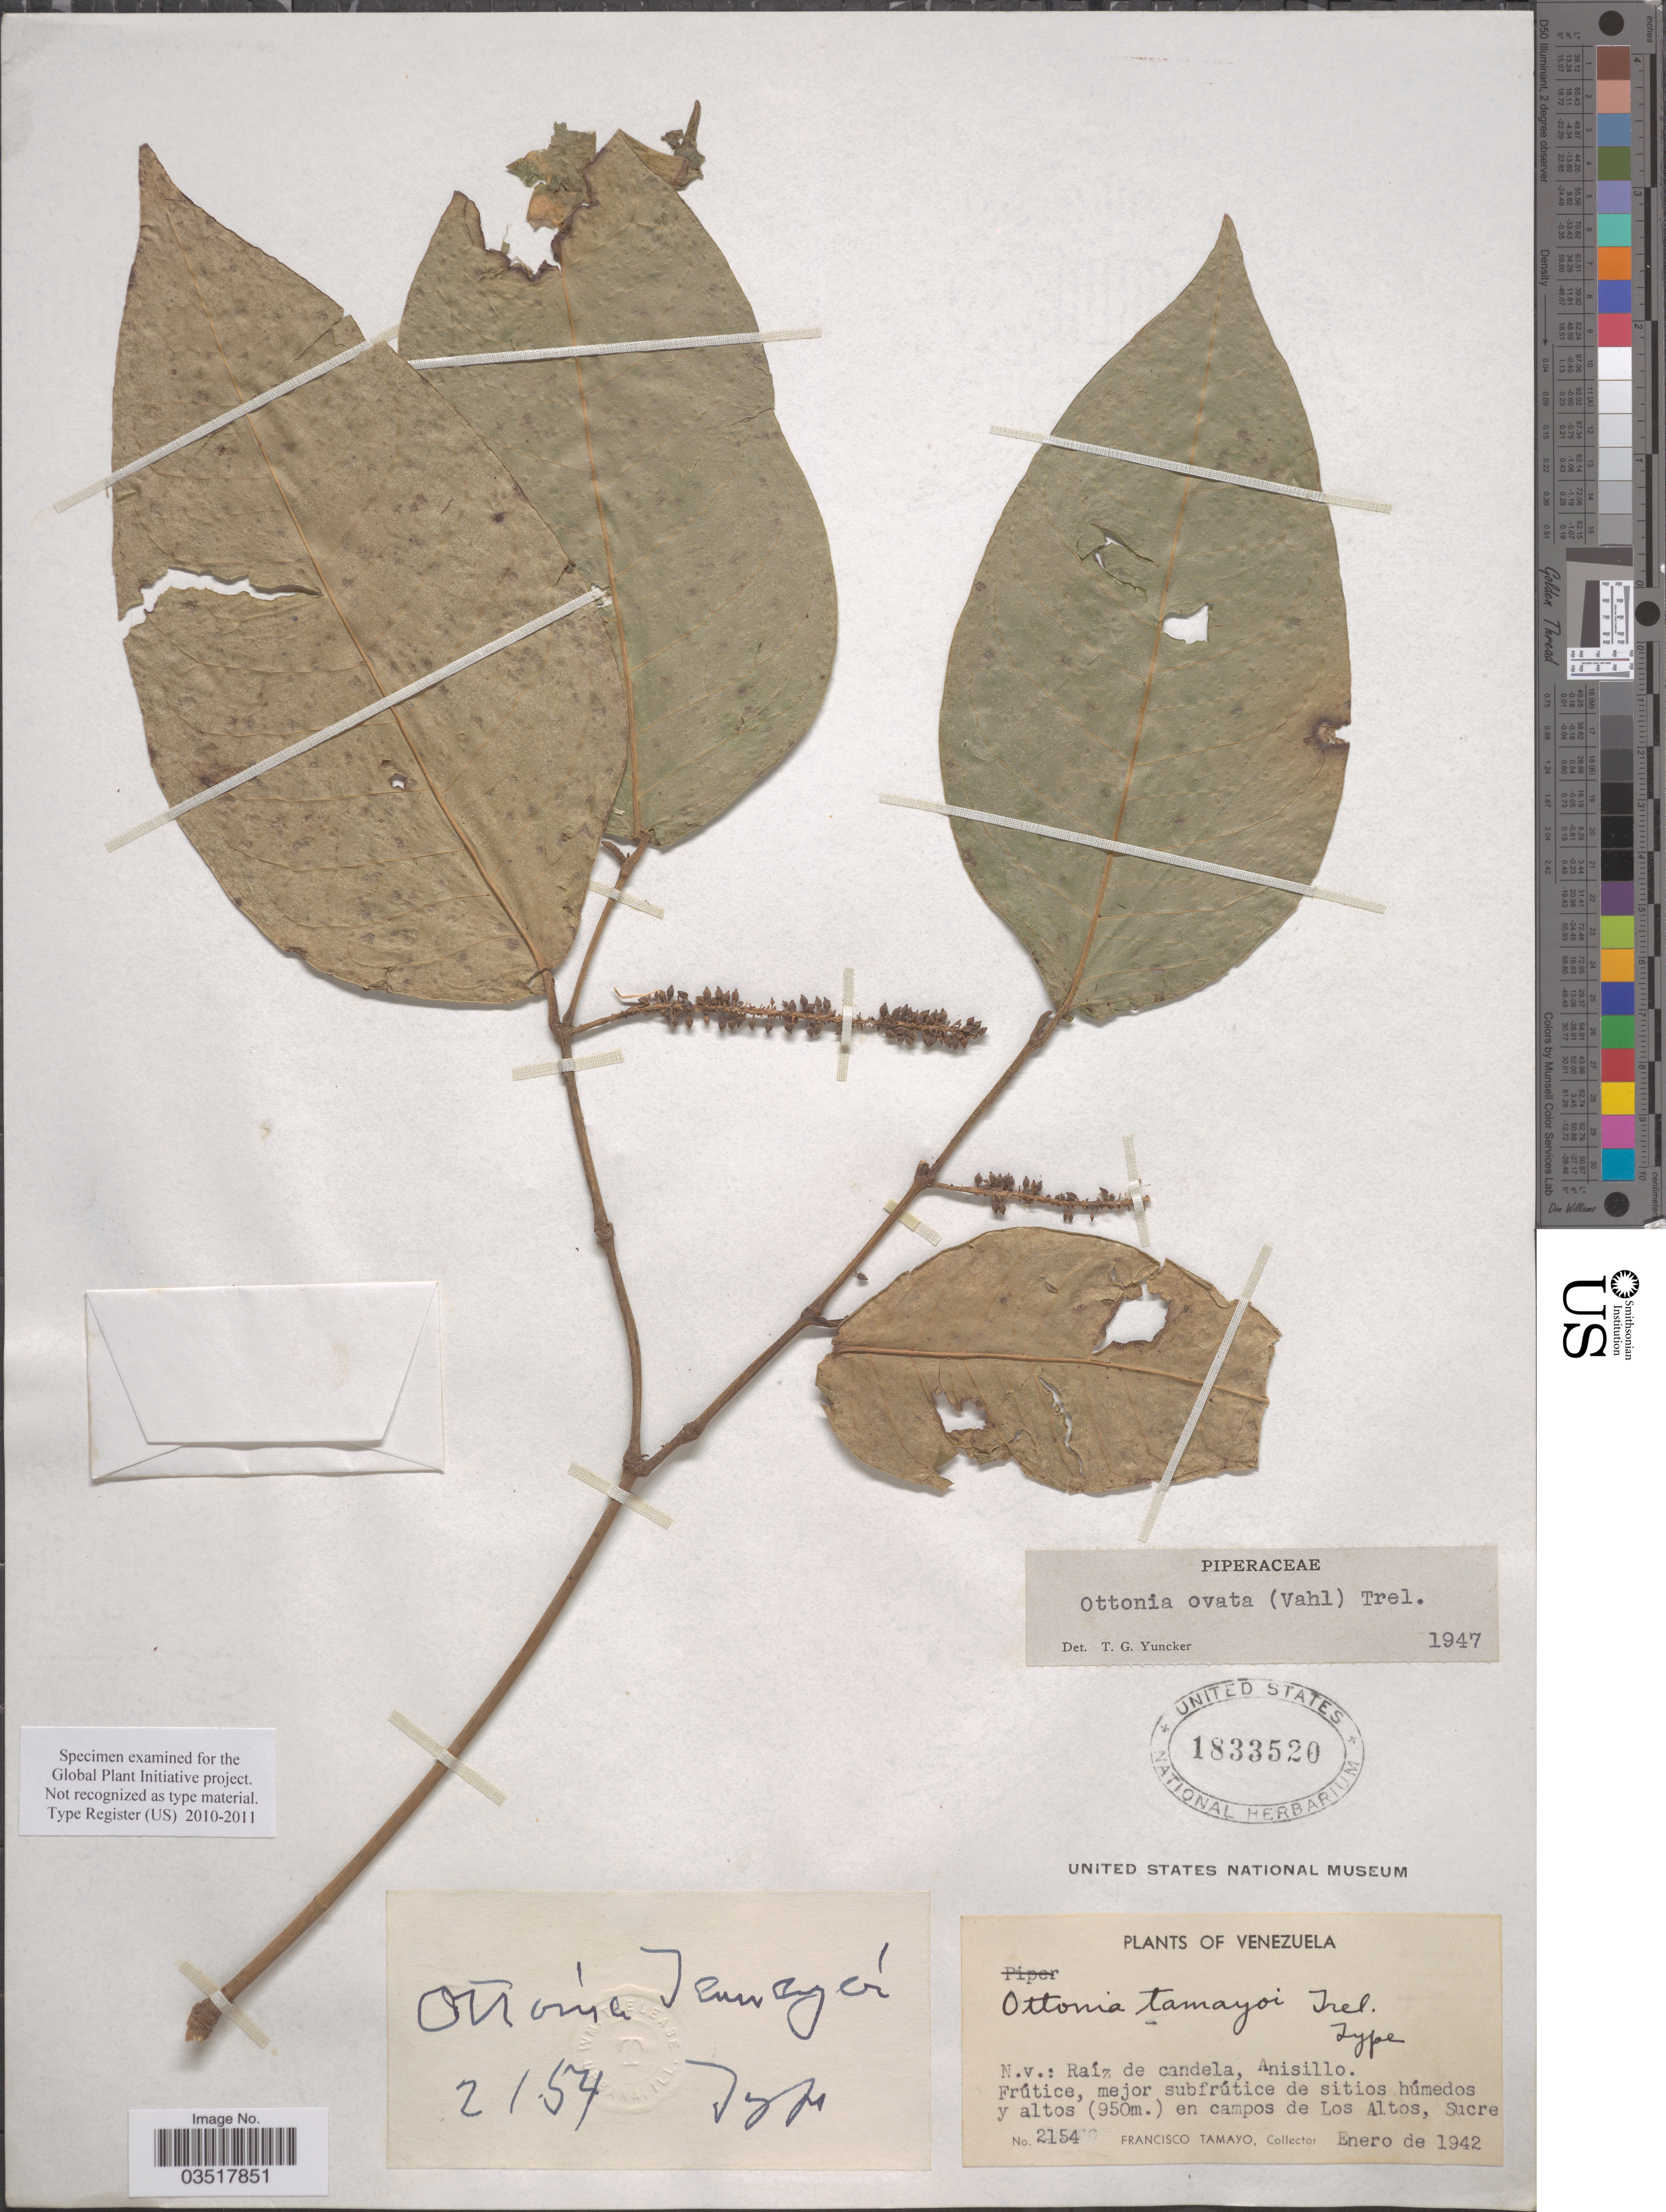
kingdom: Plantae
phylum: Tracheophyta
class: Magnoliopsida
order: Piperales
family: Piperaceae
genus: Piper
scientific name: Piper ovatum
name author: Vahl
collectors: F. Tamayo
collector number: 2154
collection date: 1942-01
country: Venezuela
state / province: Sucre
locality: N.v.: Raíz de candela, Anisillo. Frútice, mejor subfrútice de sitios húmedos y altos en campos de Los Altos.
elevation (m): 950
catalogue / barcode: US 1833520